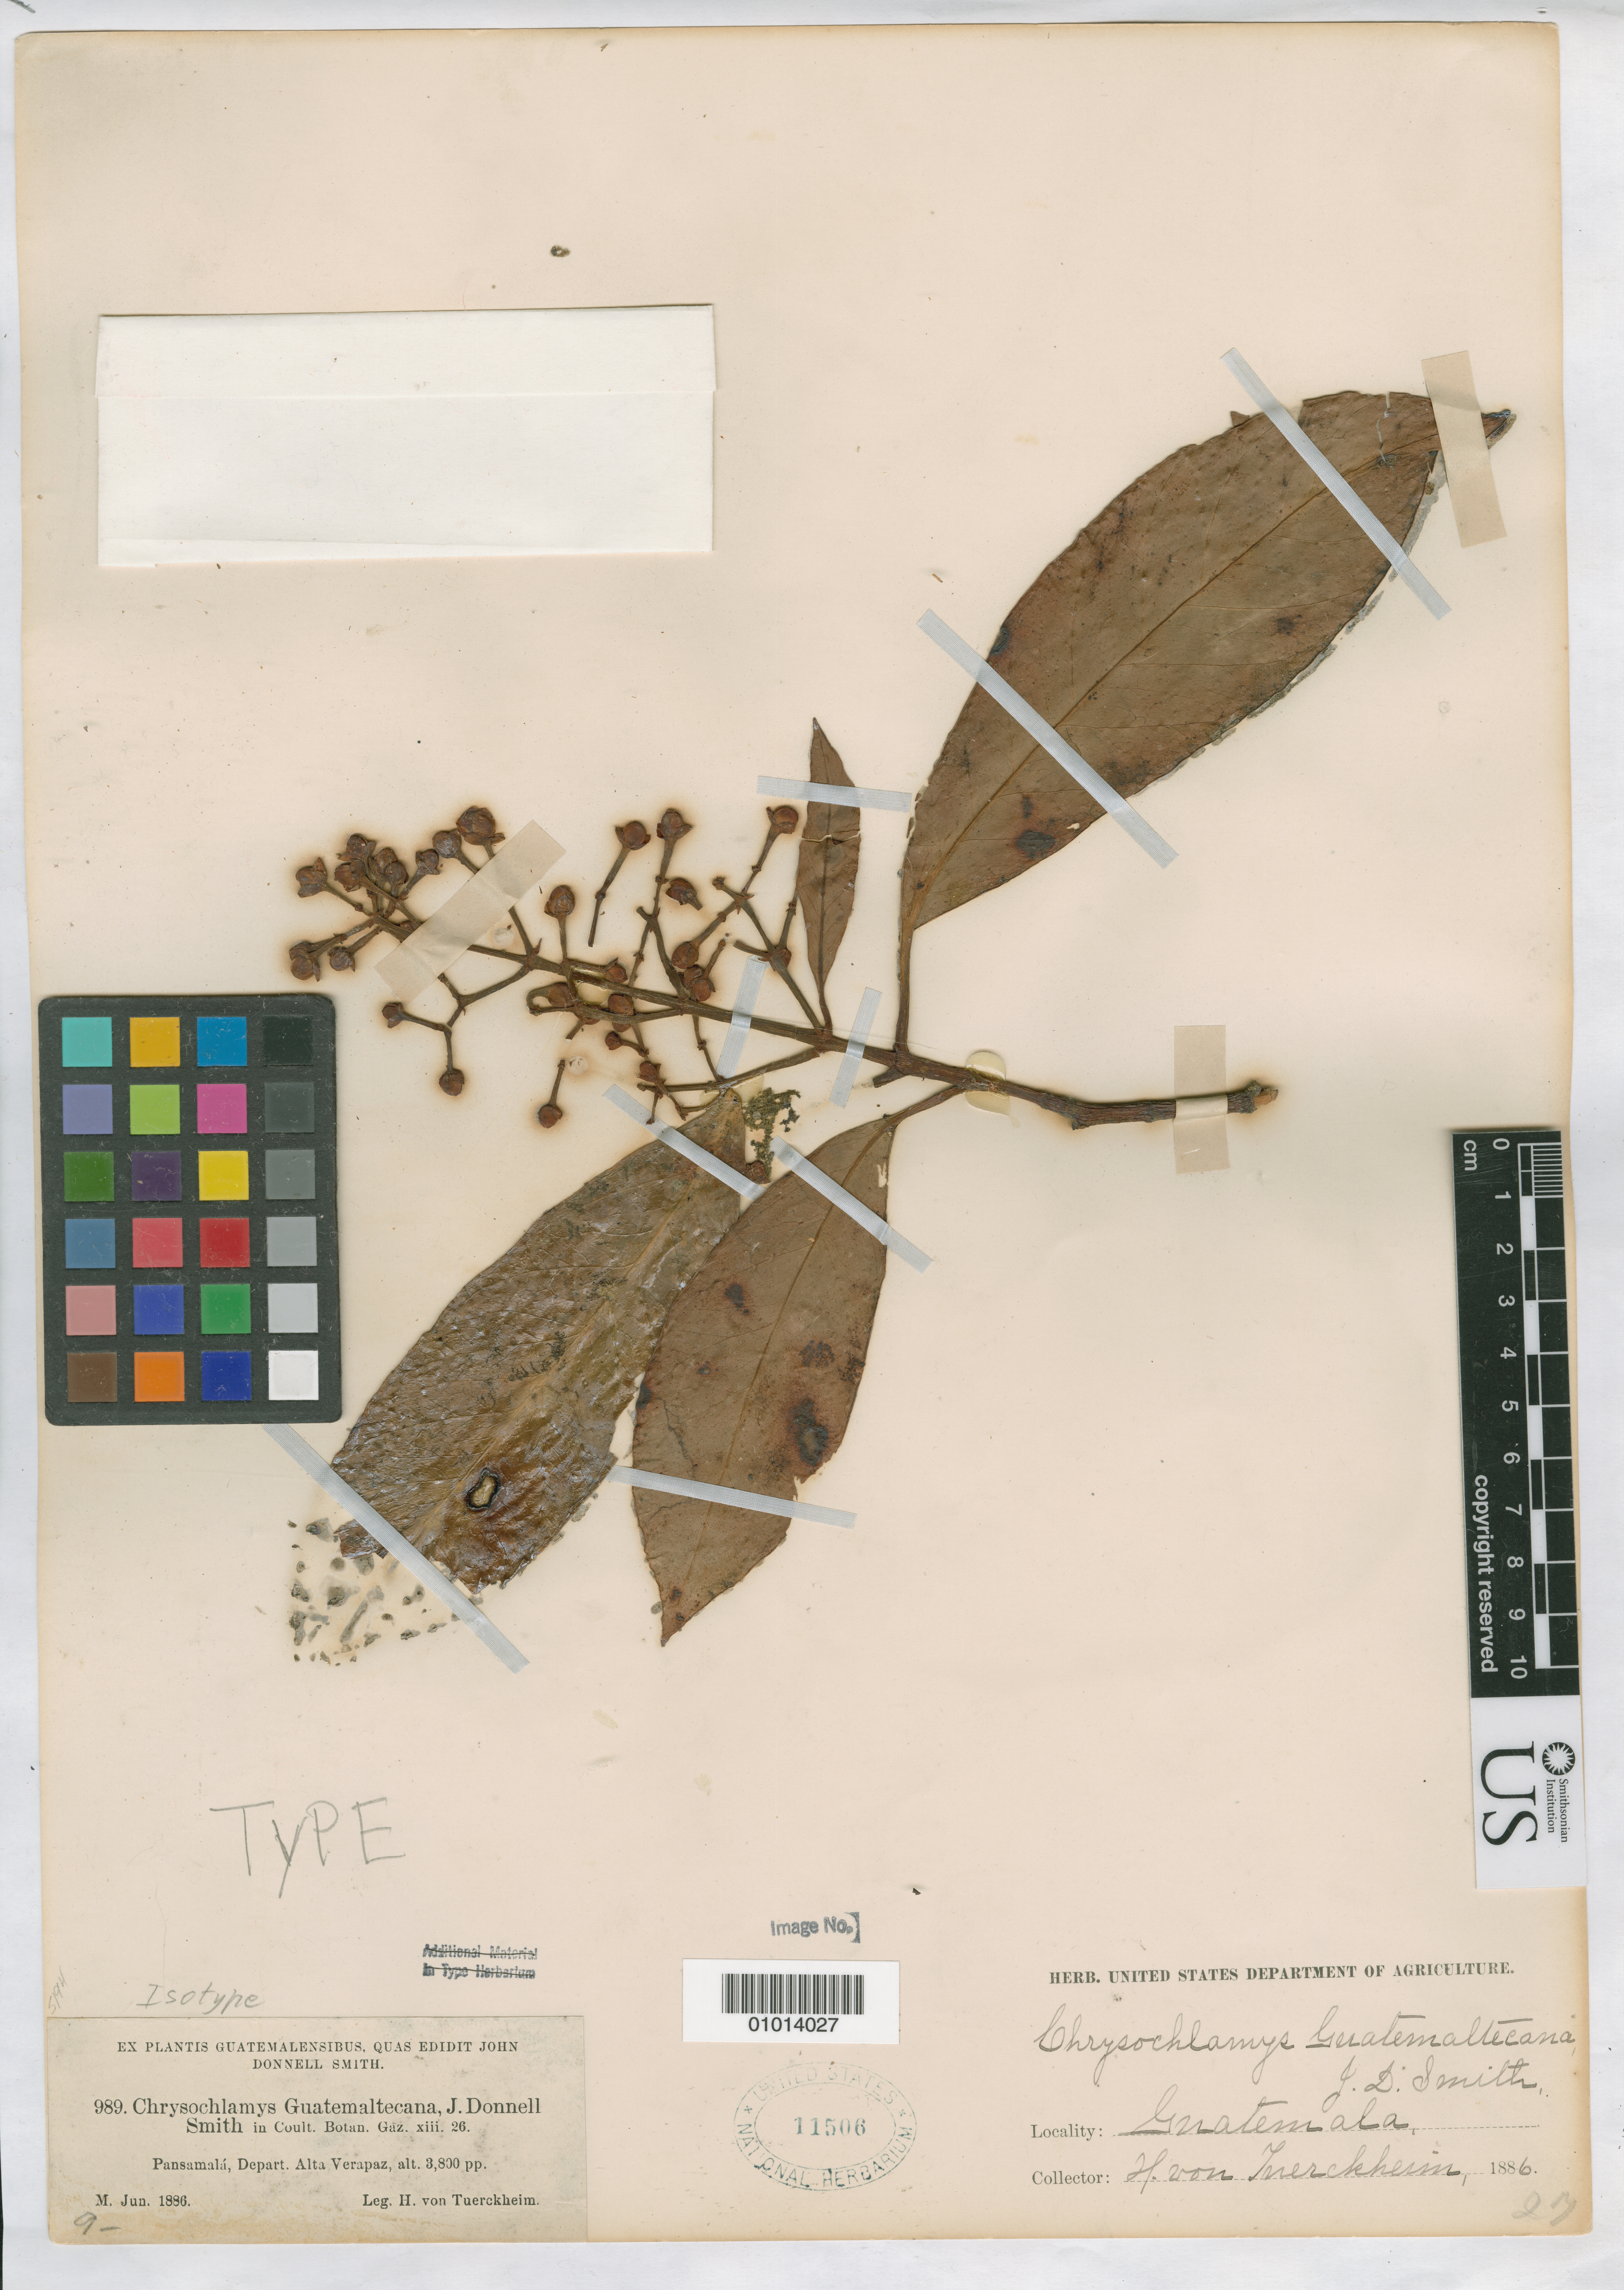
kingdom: Plantae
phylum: Tracheophyta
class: Magnoliopsida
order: Malpighiales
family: Clusiaceae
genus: Chrysochlamys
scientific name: Chrysochlamys guatemaltecana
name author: Donn. Sm.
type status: Isotype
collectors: H. von Türckheim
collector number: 989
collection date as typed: Jun 1886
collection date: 1886-06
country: Guatemala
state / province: Alta Verapaz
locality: Pansamala.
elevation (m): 1158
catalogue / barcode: US 11506